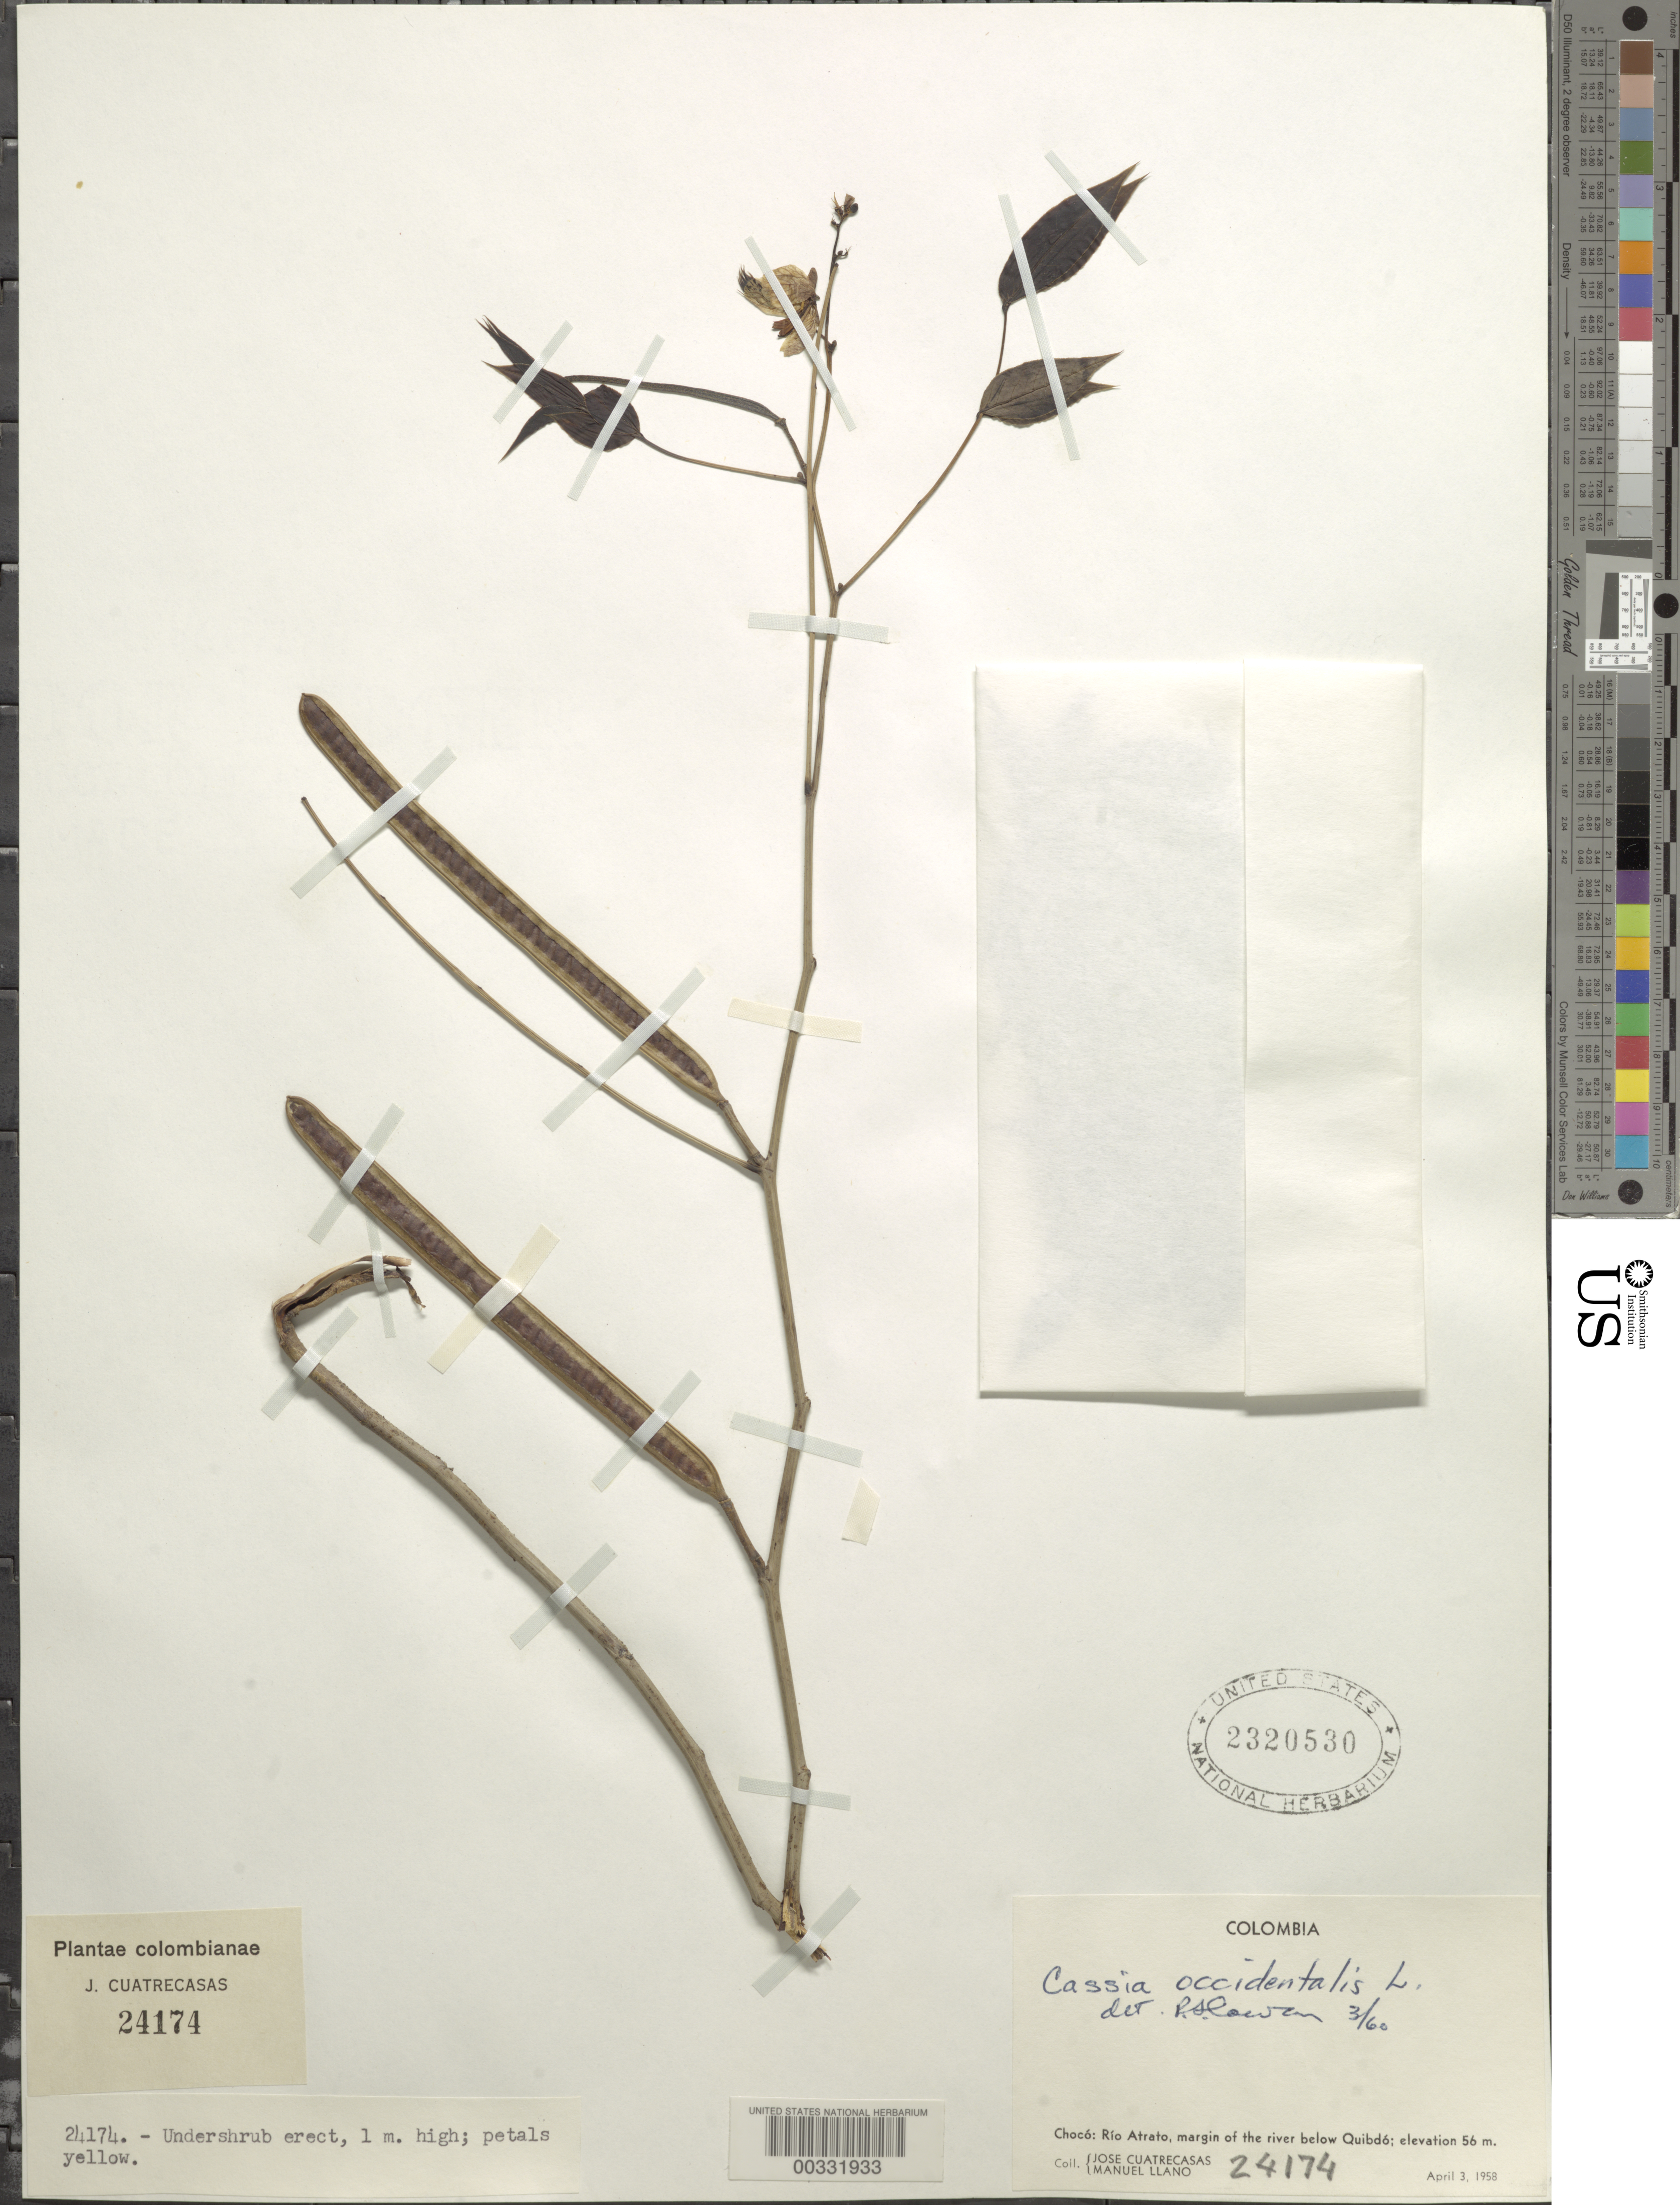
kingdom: Plantae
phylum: Tracheophyta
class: Magnoliopsida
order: Fabales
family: Fabaceae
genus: Senna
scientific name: Senna occidentalis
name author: (L.) Link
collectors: J. Cuatrecasas & M. Llano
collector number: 24174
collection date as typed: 03 Apr 1958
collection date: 1958-04-03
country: Colombia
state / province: Chocó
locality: Rio Atrato, below Quibdo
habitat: Margin of river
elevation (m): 56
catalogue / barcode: US 2320530